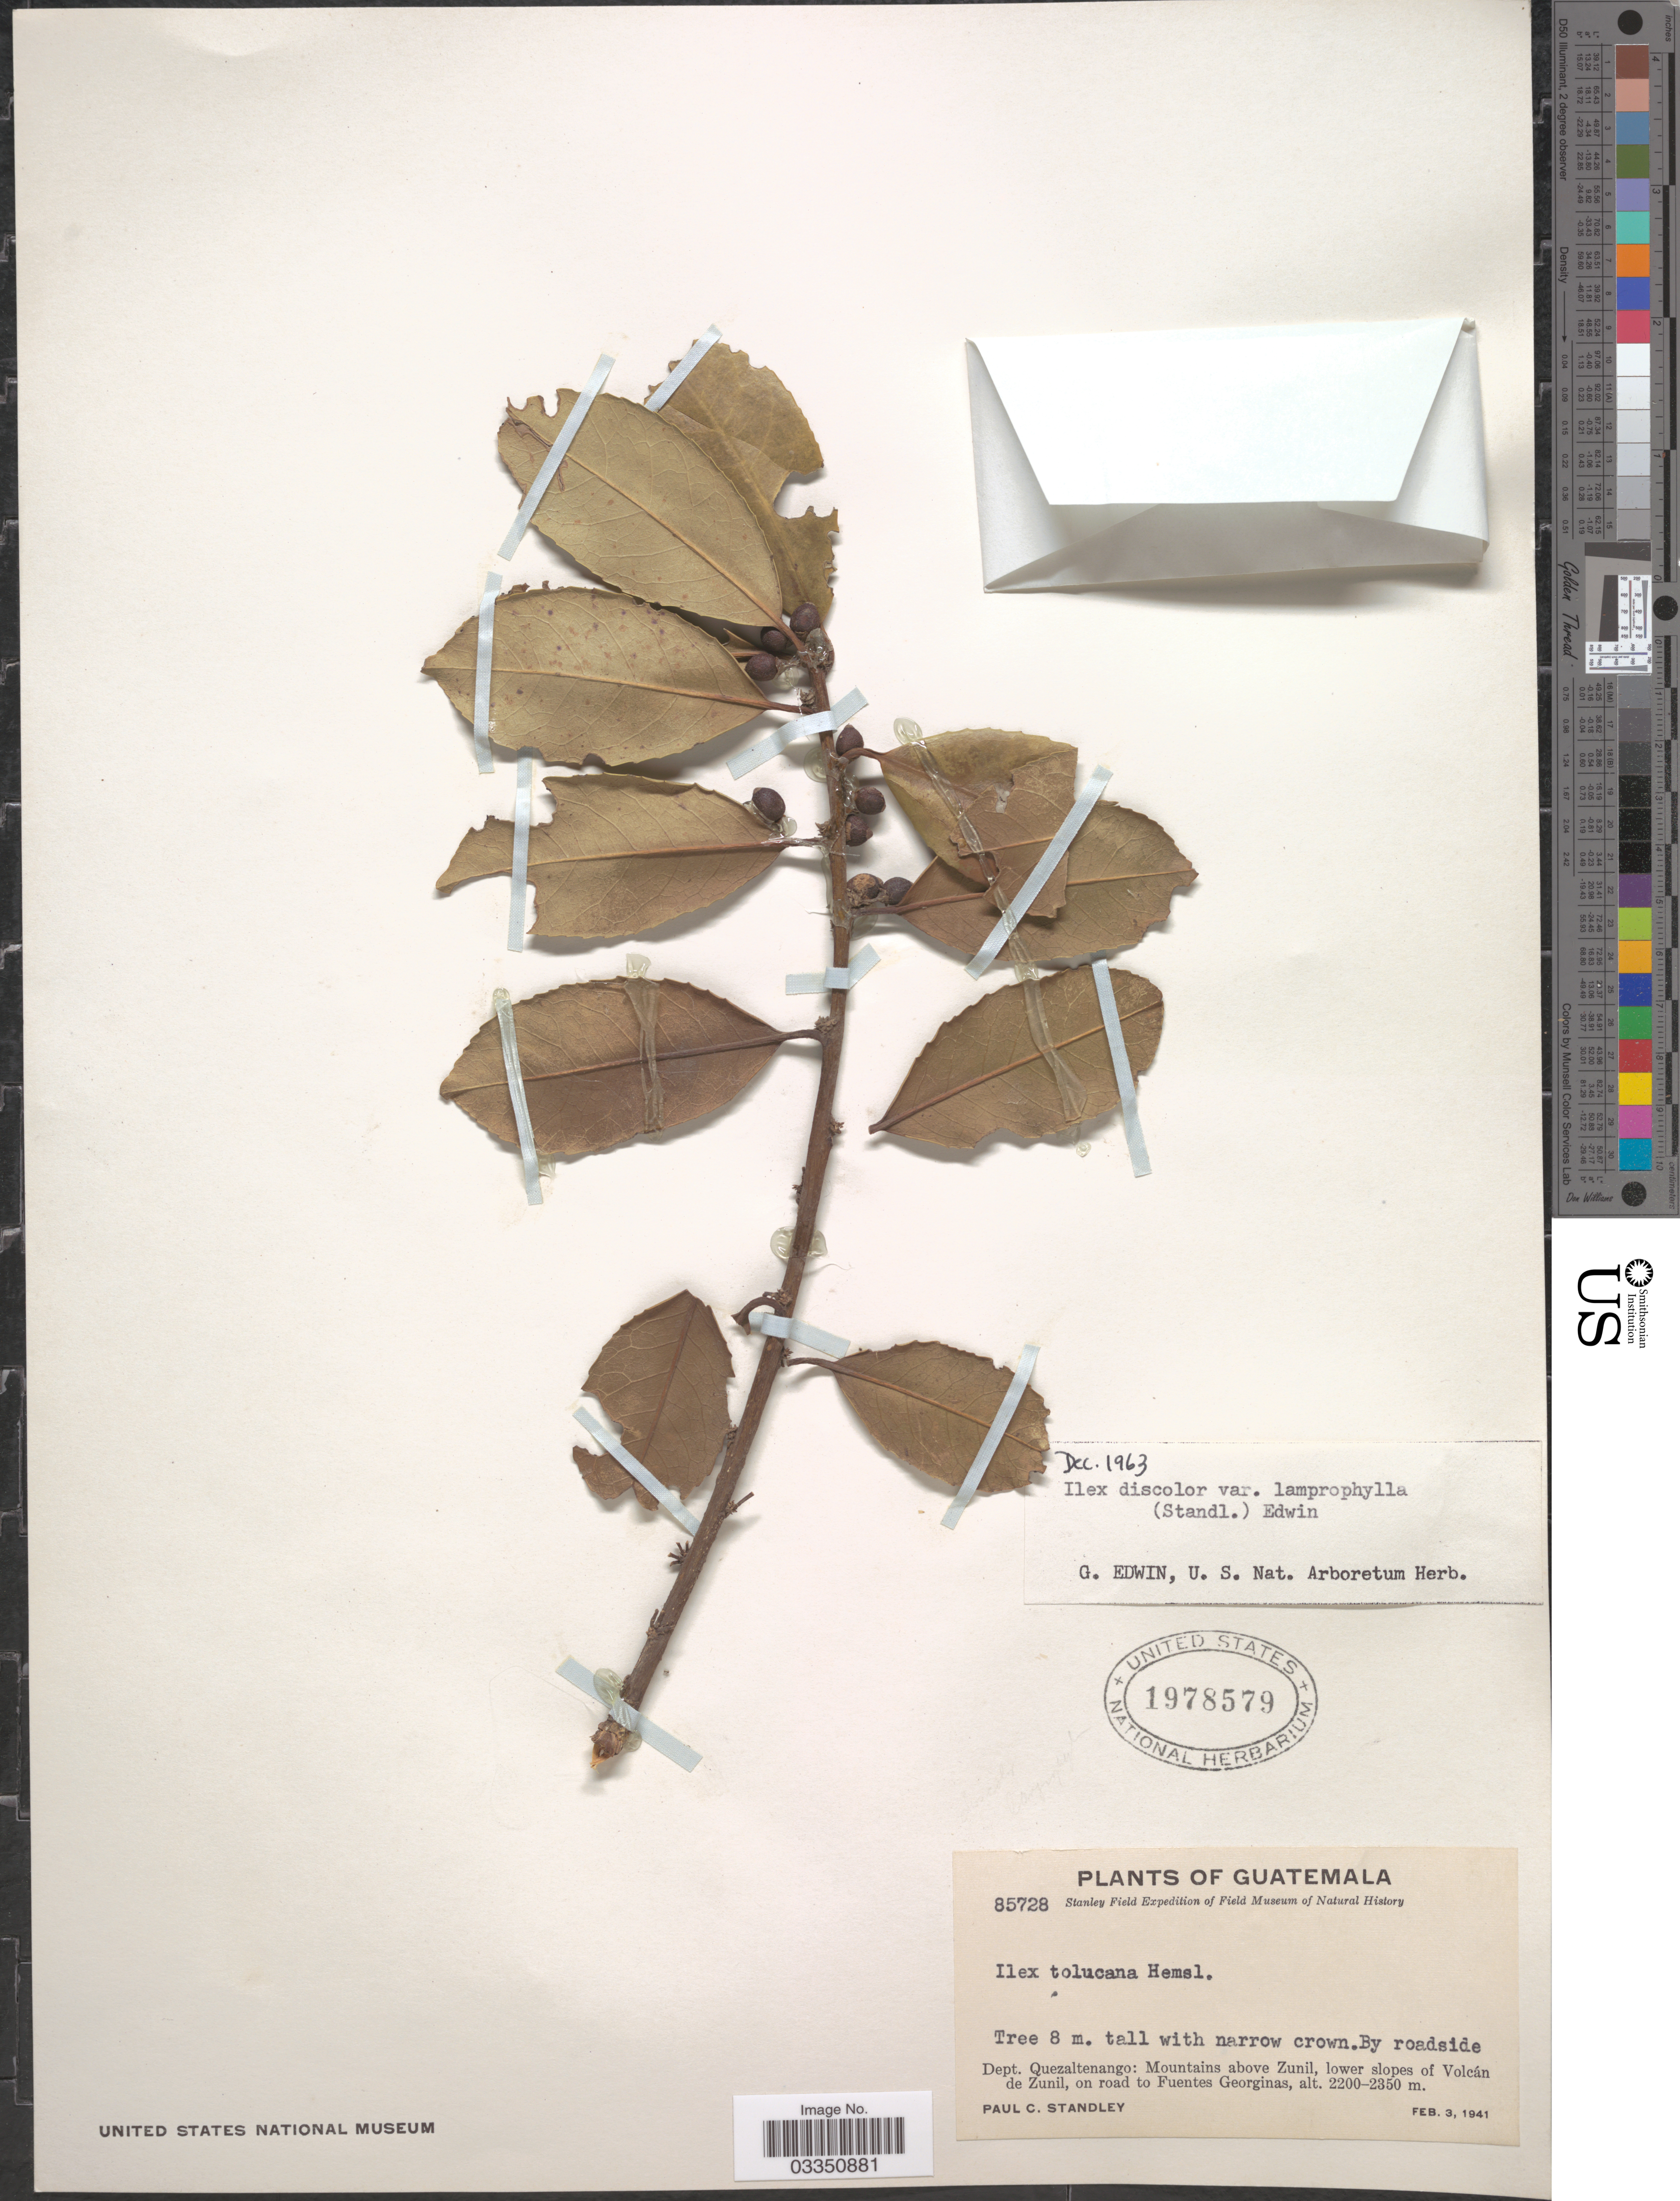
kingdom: Plantae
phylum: Tracheophyta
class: Magnoliopsida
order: Aquifoliales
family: Aquifoliaceae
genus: Ilex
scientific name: Ilex discolor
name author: Hemsl.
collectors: P. C. Standley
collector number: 85728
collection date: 1941-02-03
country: Guatemala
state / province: Quetzaltenango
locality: Dept. Quezaltenango: Mountains above Zunil, lower slopes of Volcán de Zunil, on road to Fuentes Georginas.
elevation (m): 2200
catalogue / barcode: US 1978579